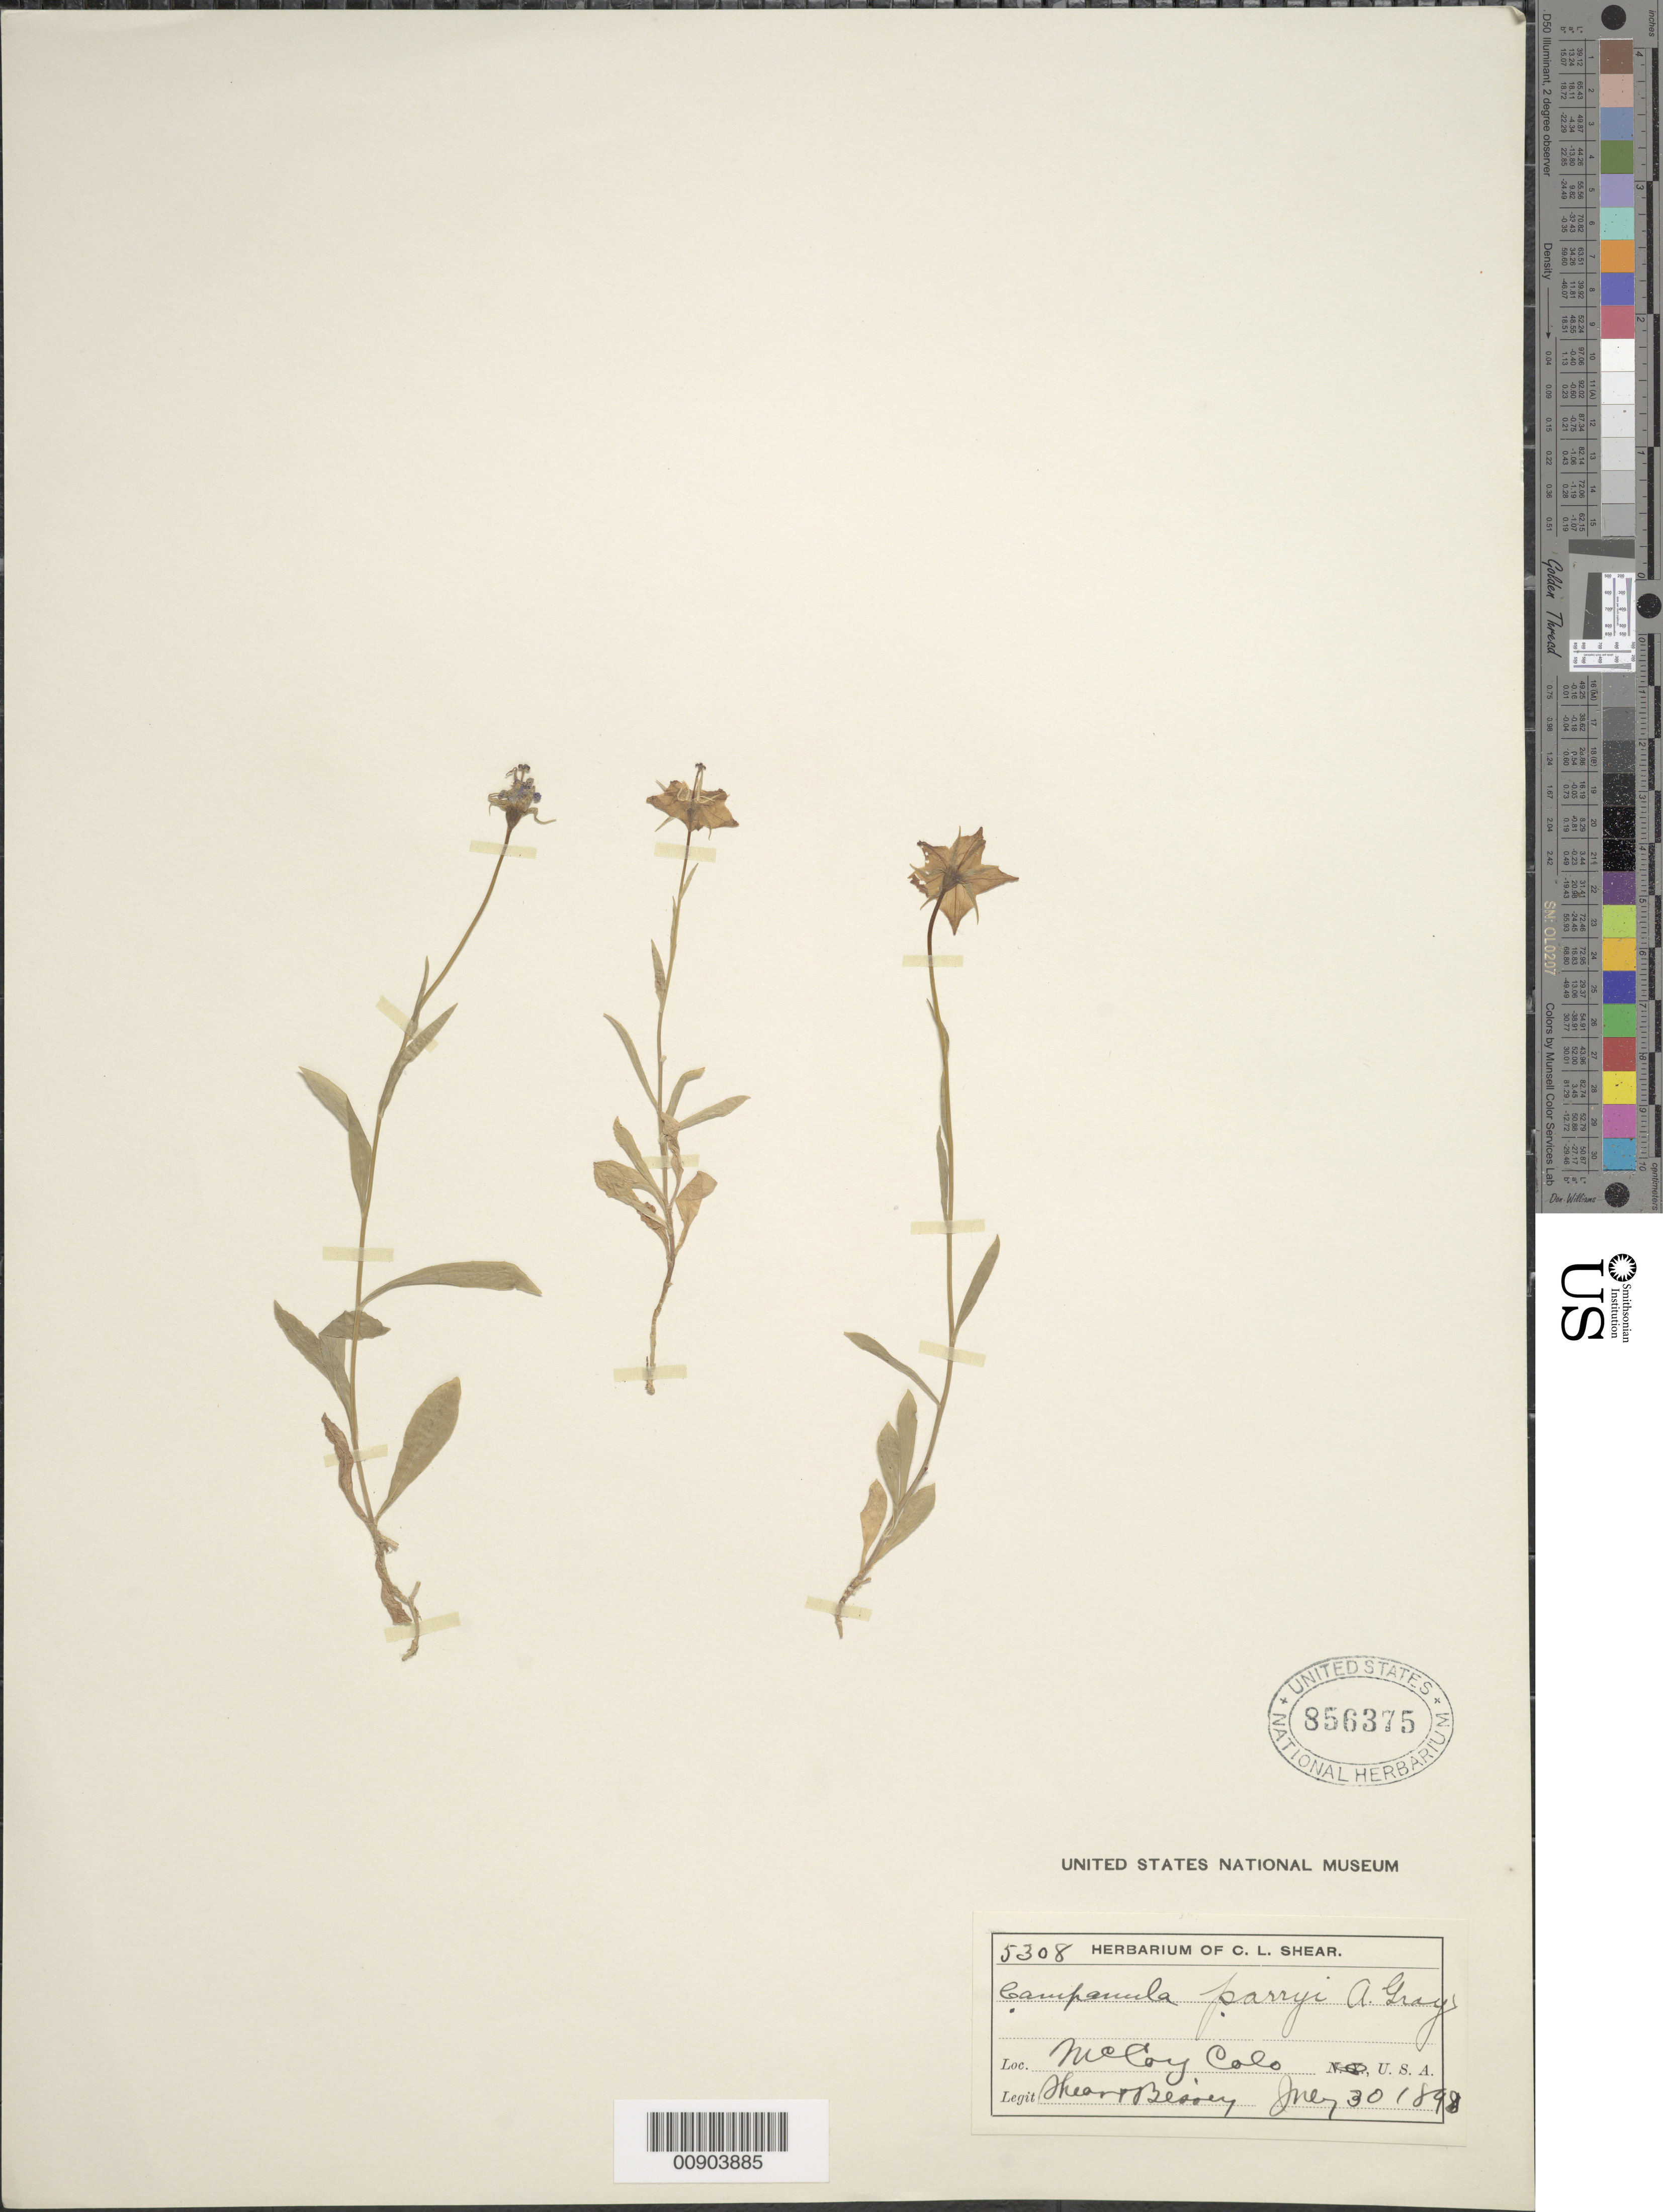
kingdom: Plantae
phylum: Tracheophyta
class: Magnoliopsida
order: Asterales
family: Campanulaceae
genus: Campanula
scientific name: Campanula planiflora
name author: Engelm.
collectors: -- Shear & -. Bessey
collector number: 5308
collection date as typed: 30 Jul 1898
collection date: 1898-07-30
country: United States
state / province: Colorado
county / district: Eagle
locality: McCoys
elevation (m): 2135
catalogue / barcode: US 856375